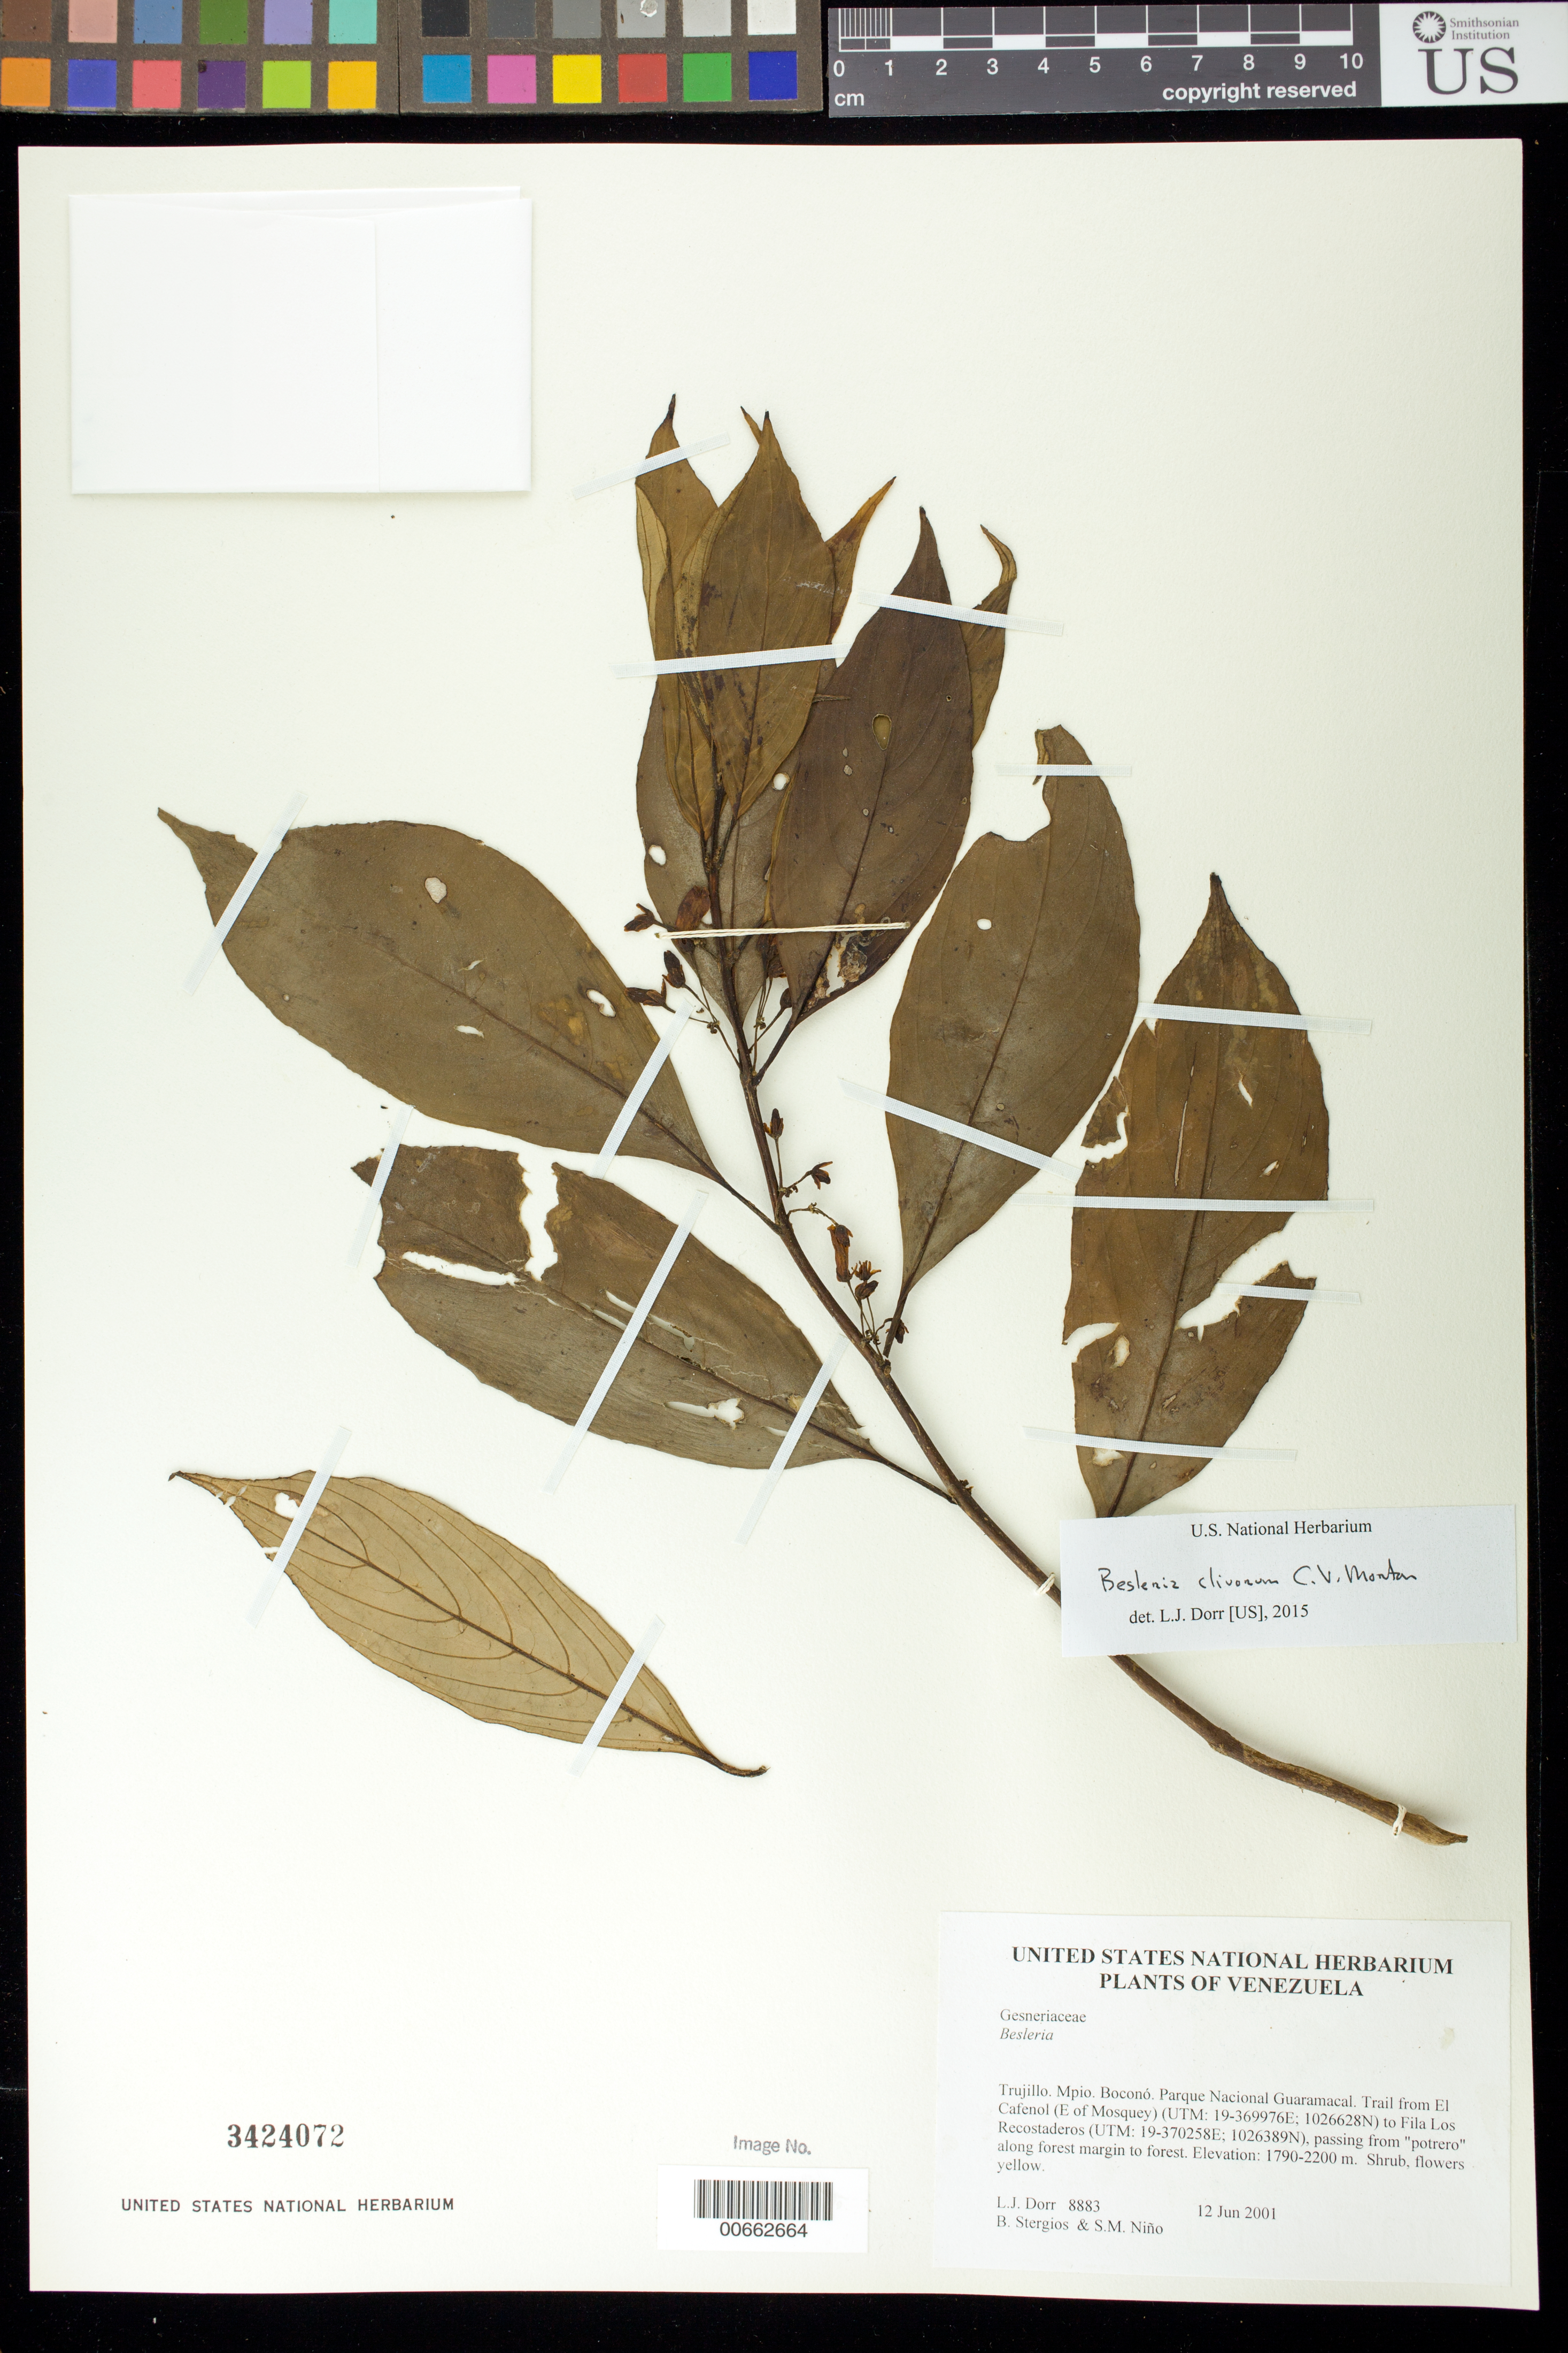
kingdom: Plantae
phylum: Tracheophyta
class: Magnoliopsida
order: Lamiales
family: Gesneriaceae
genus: Besleria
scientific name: Besleria clivorum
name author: C.V. Morton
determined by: Dorr, L. J., (BOT), Smithsonian Institution - National Museum of Natural History (UNITED STATES)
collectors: L. J. Dorr, B. G. Stergios & S. M. Niño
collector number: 8883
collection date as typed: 12 Jun 2001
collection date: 2001-06-12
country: Venezuela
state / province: Trujillo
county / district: Boconó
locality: Parque Nacional Guaramacal. Trail from El Cafenol (E of Mosquey) to Fila Los Recostaderos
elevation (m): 1790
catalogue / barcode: US 3424072